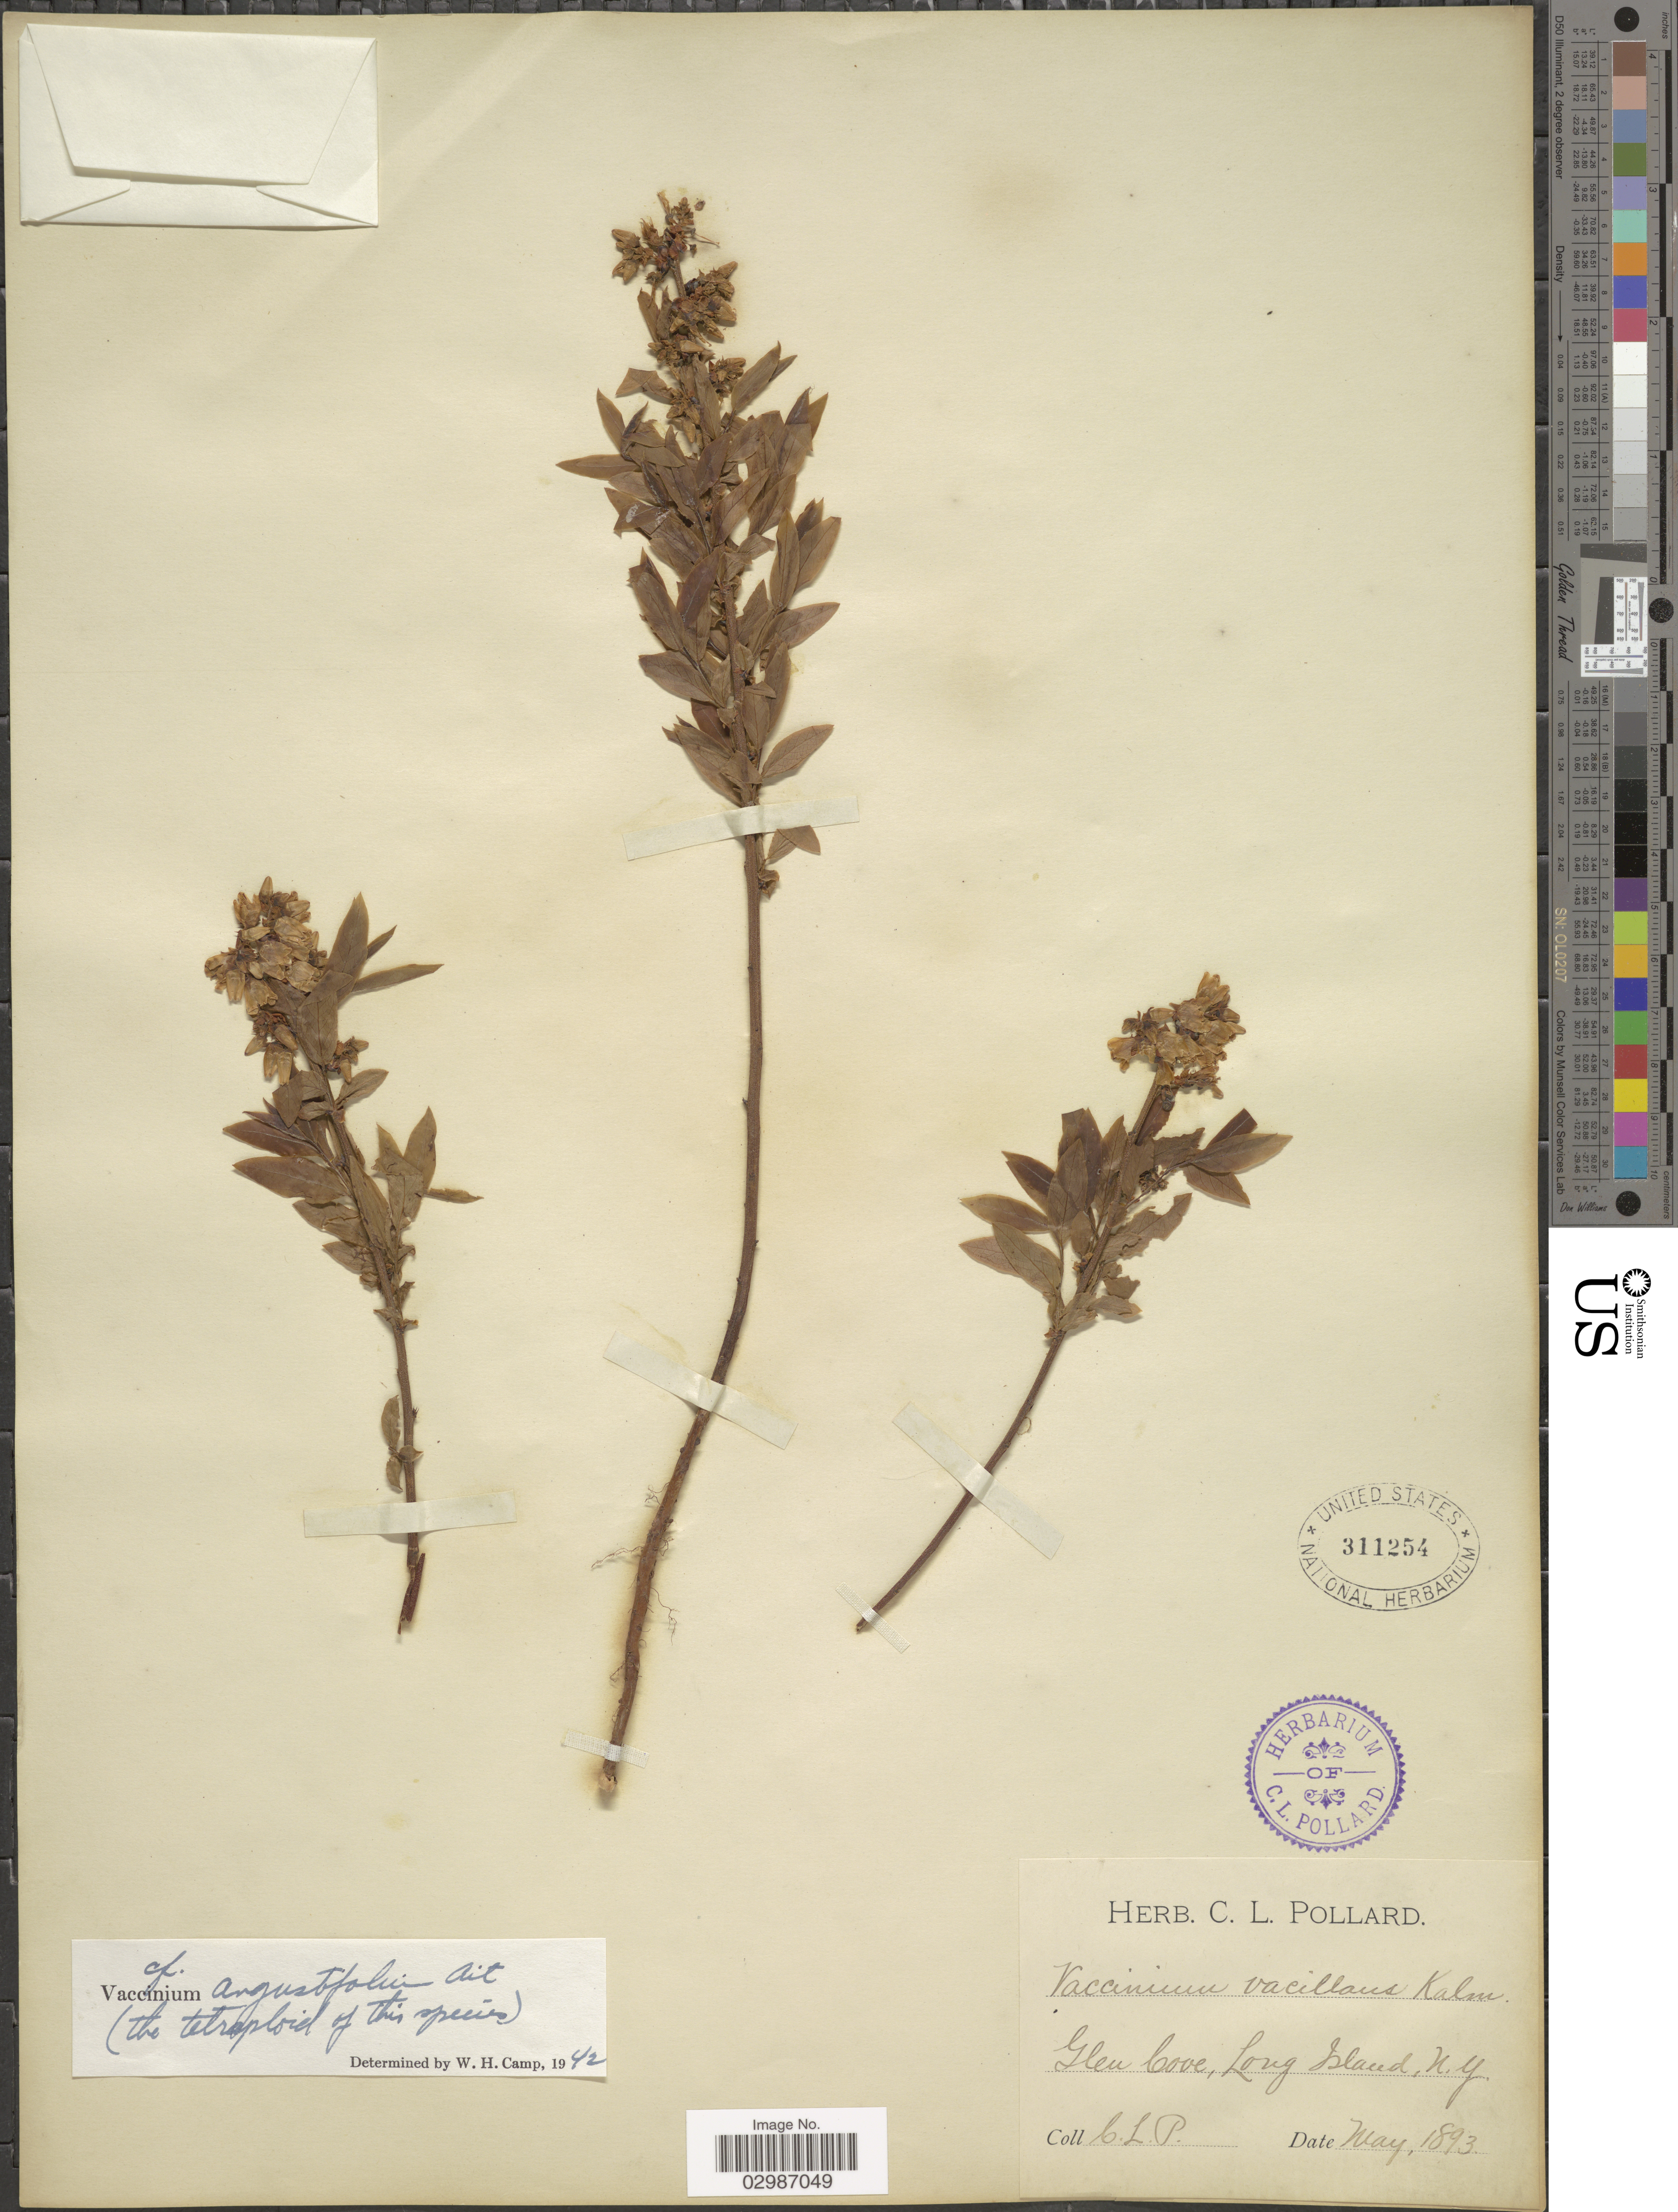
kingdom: Plantae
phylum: Tracheophyta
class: Magnoliopsida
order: Ericales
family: Ericaceae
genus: Vaccinium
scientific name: Vaccinium angustifolium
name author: Aiton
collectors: C. L. Pollard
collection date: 1893-05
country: United States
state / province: New York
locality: Glen Cove, Long Island.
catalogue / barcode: US 311254